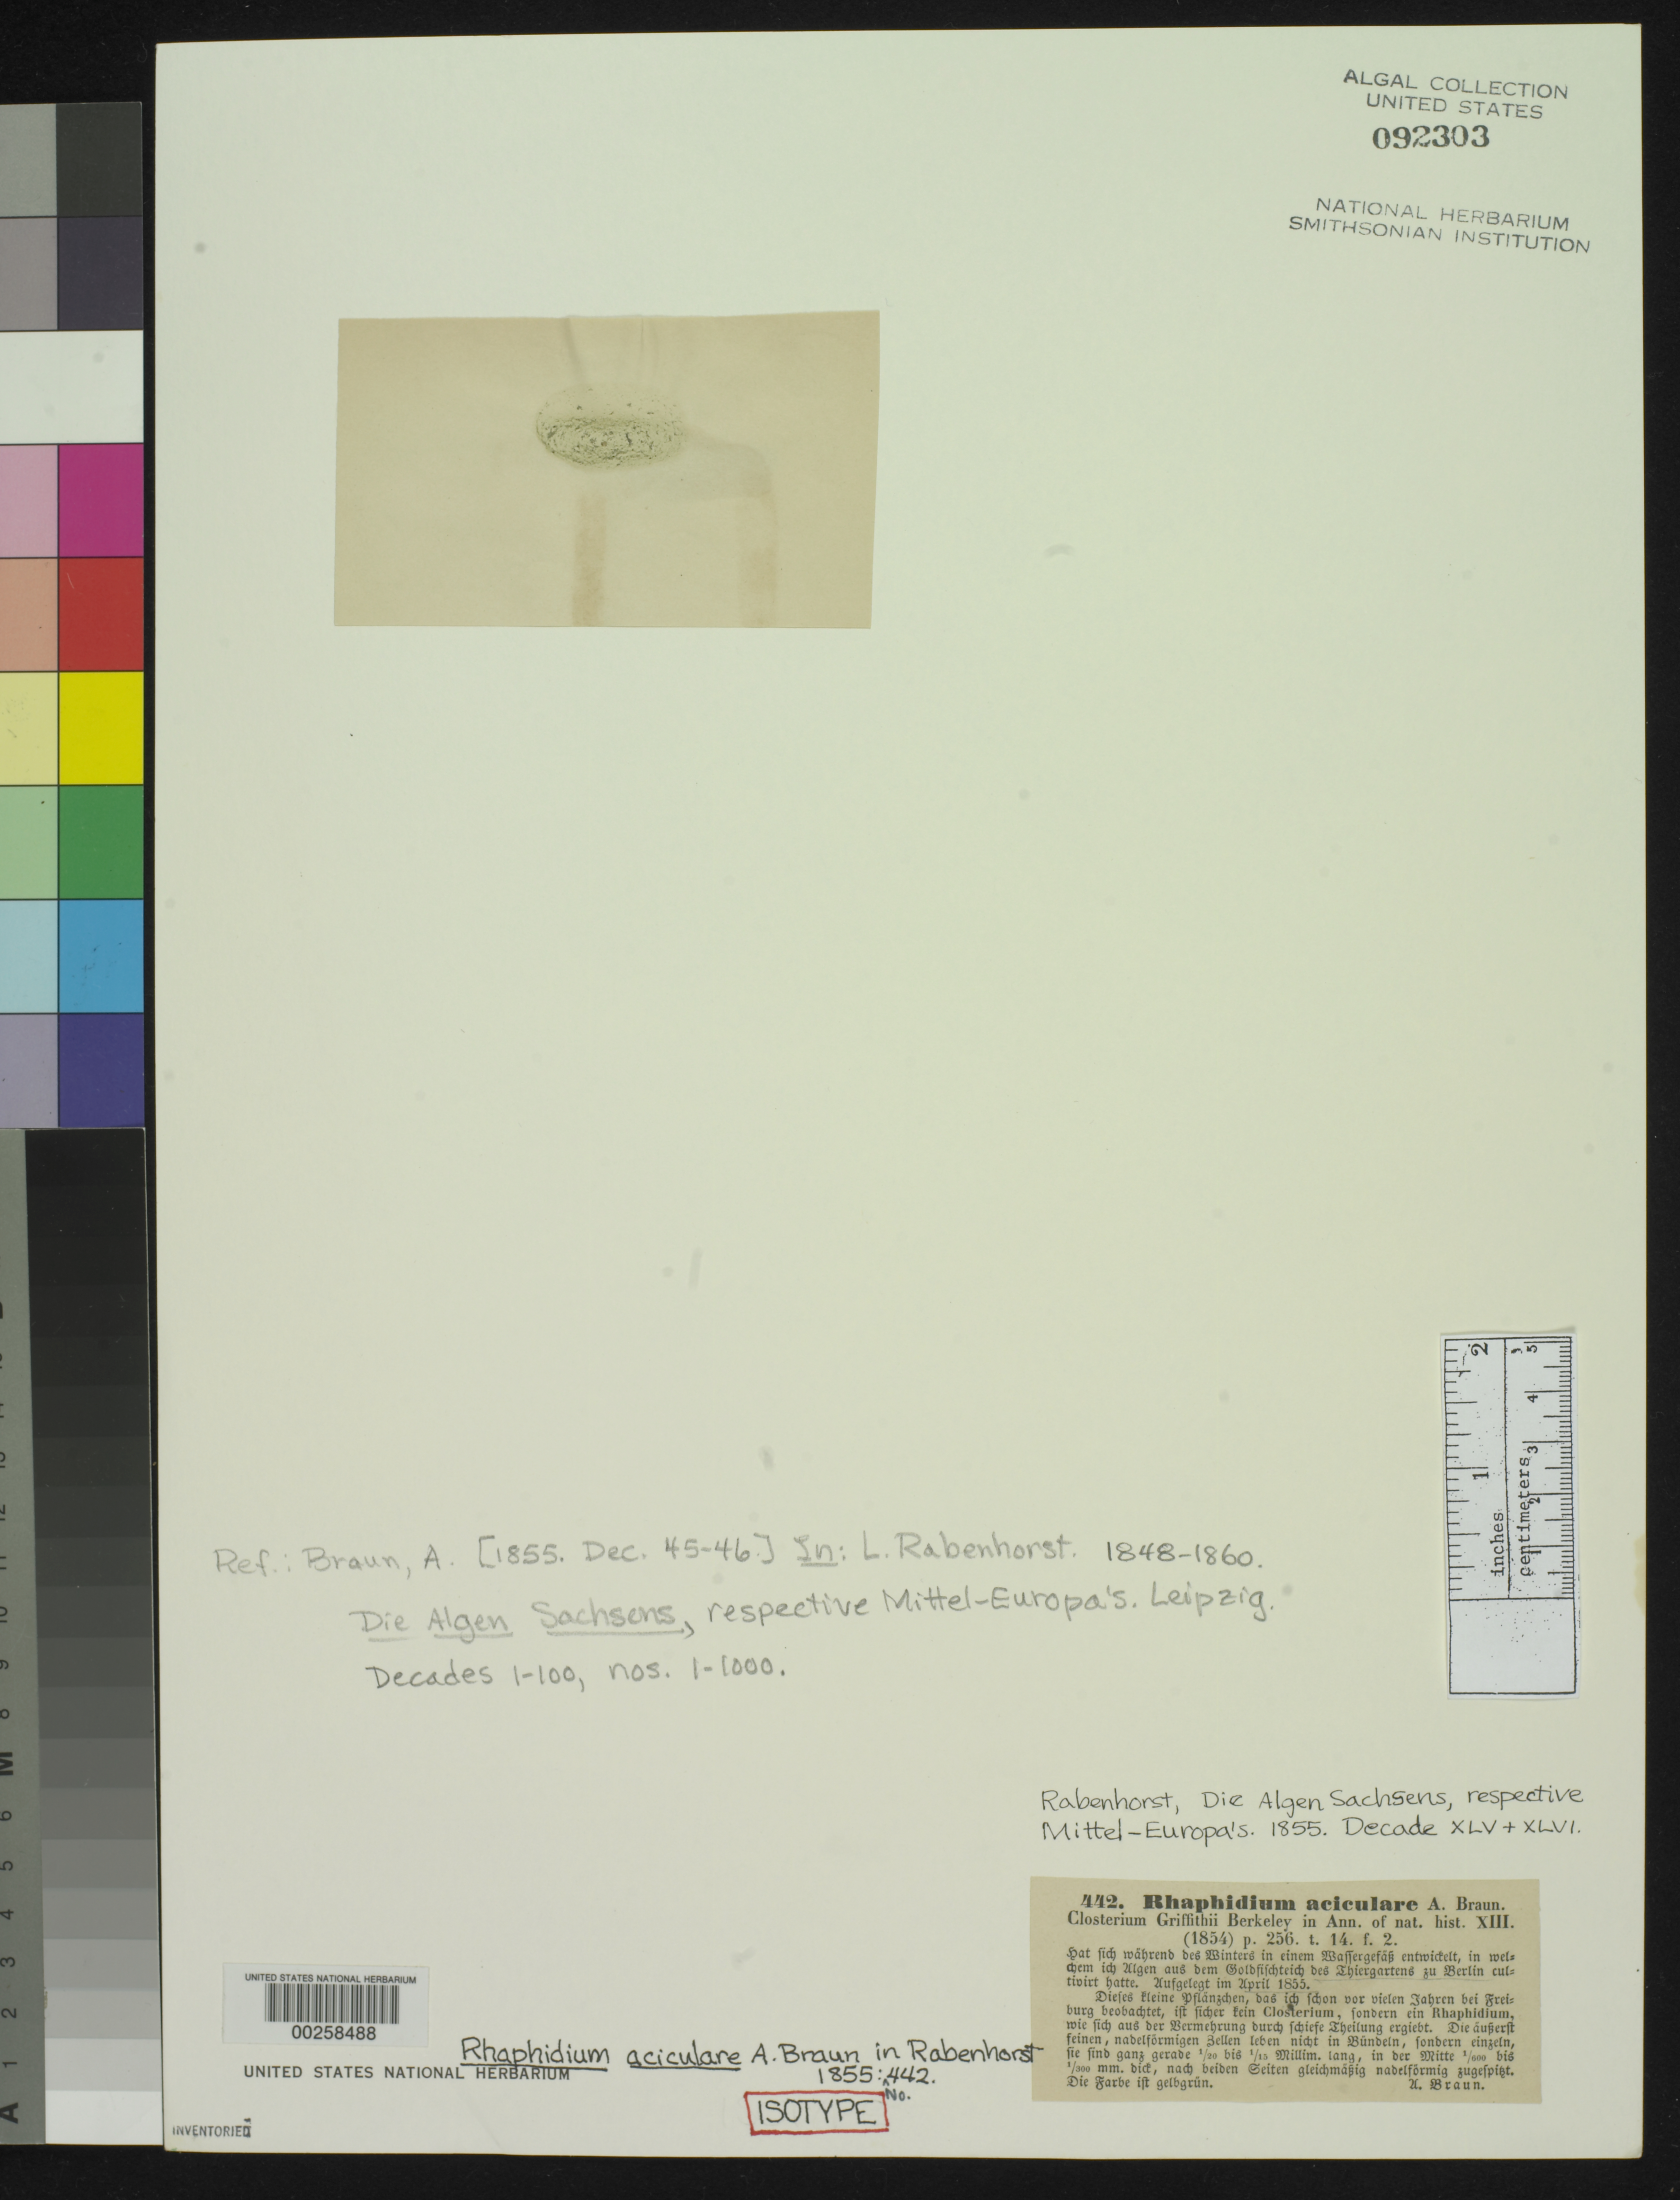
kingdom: Plantae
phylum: Chlorophyta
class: Trebouxiophyceae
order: Oocystales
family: Oocystaceae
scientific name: Rhaphidium aciculare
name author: A. Braun in Rabenh.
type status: Isotype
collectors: A. Braun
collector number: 442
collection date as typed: Apr 1855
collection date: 1855-04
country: Germany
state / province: Berlin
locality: Berlin Zoo.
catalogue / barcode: US 92303